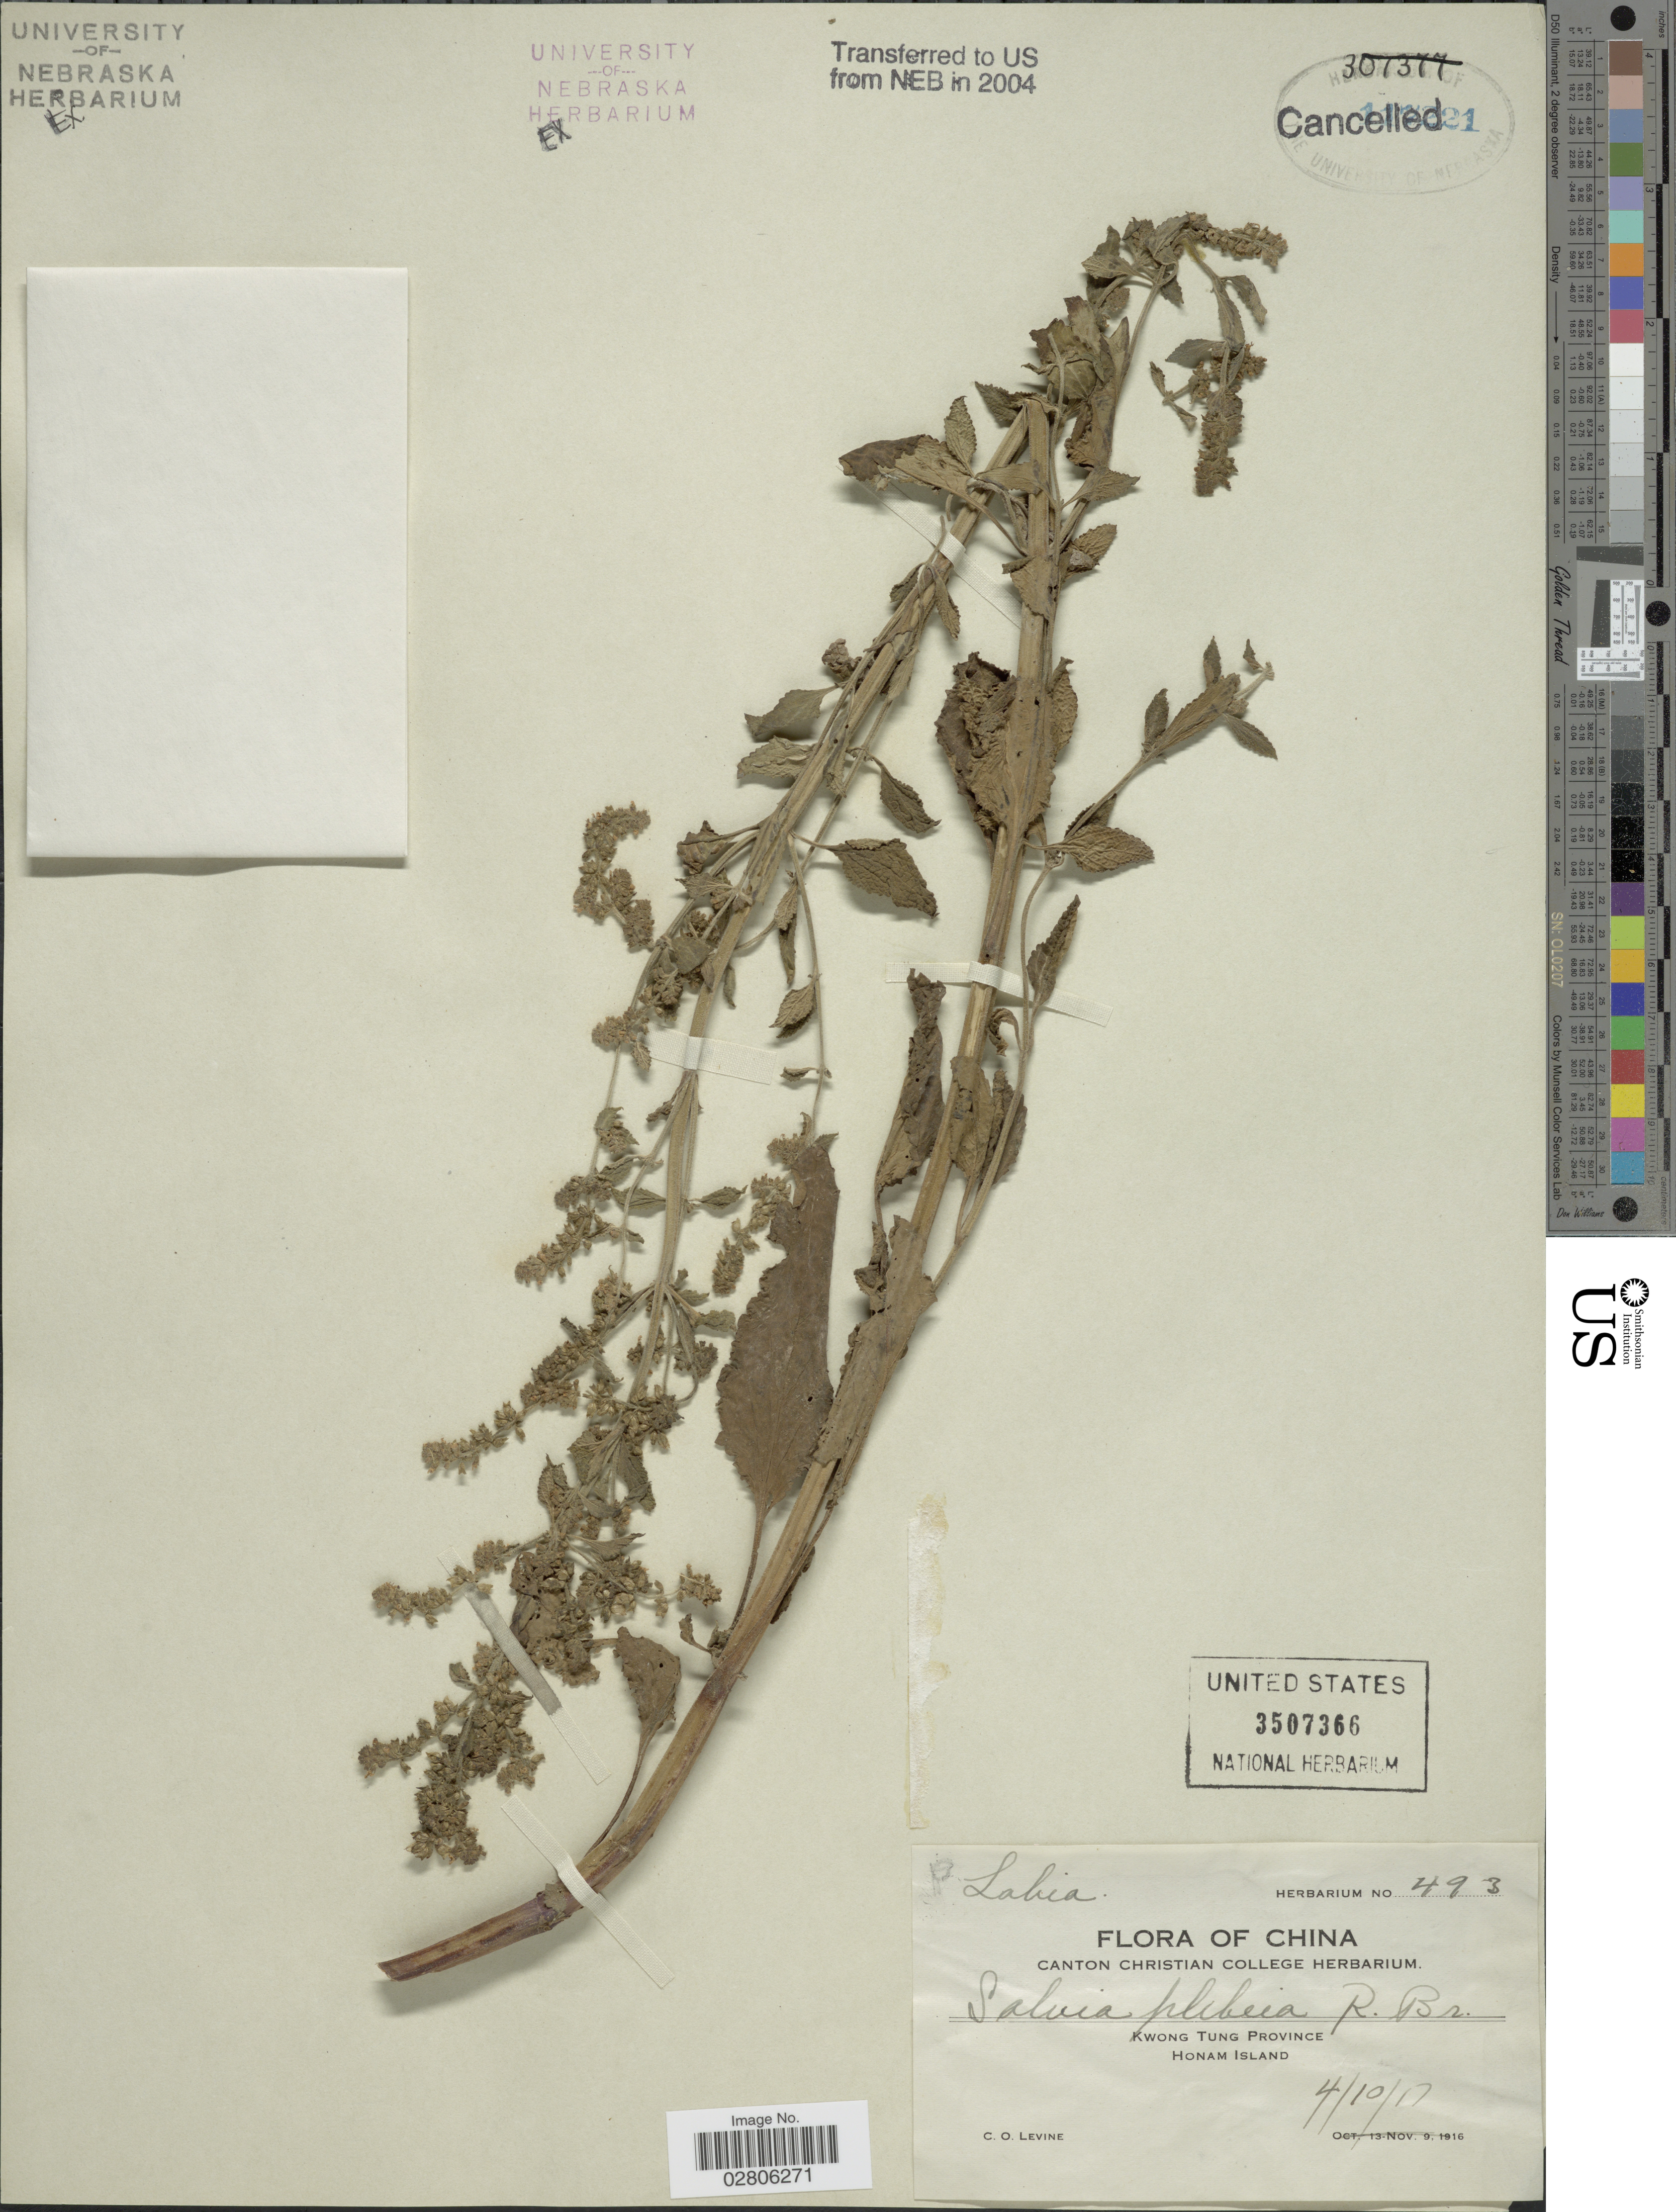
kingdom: Plantae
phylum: Tracheophyta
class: Magnoliopsida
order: Lamiales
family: Lamiaceae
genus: Salvia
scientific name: Salvia plebeia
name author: R. Br.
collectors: C. O. Levine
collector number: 493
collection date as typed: Transcribed d/m/y: 4/10/17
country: China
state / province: Guangdong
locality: Kwong Tung Province, Honam Island.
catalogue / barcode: US 3507366